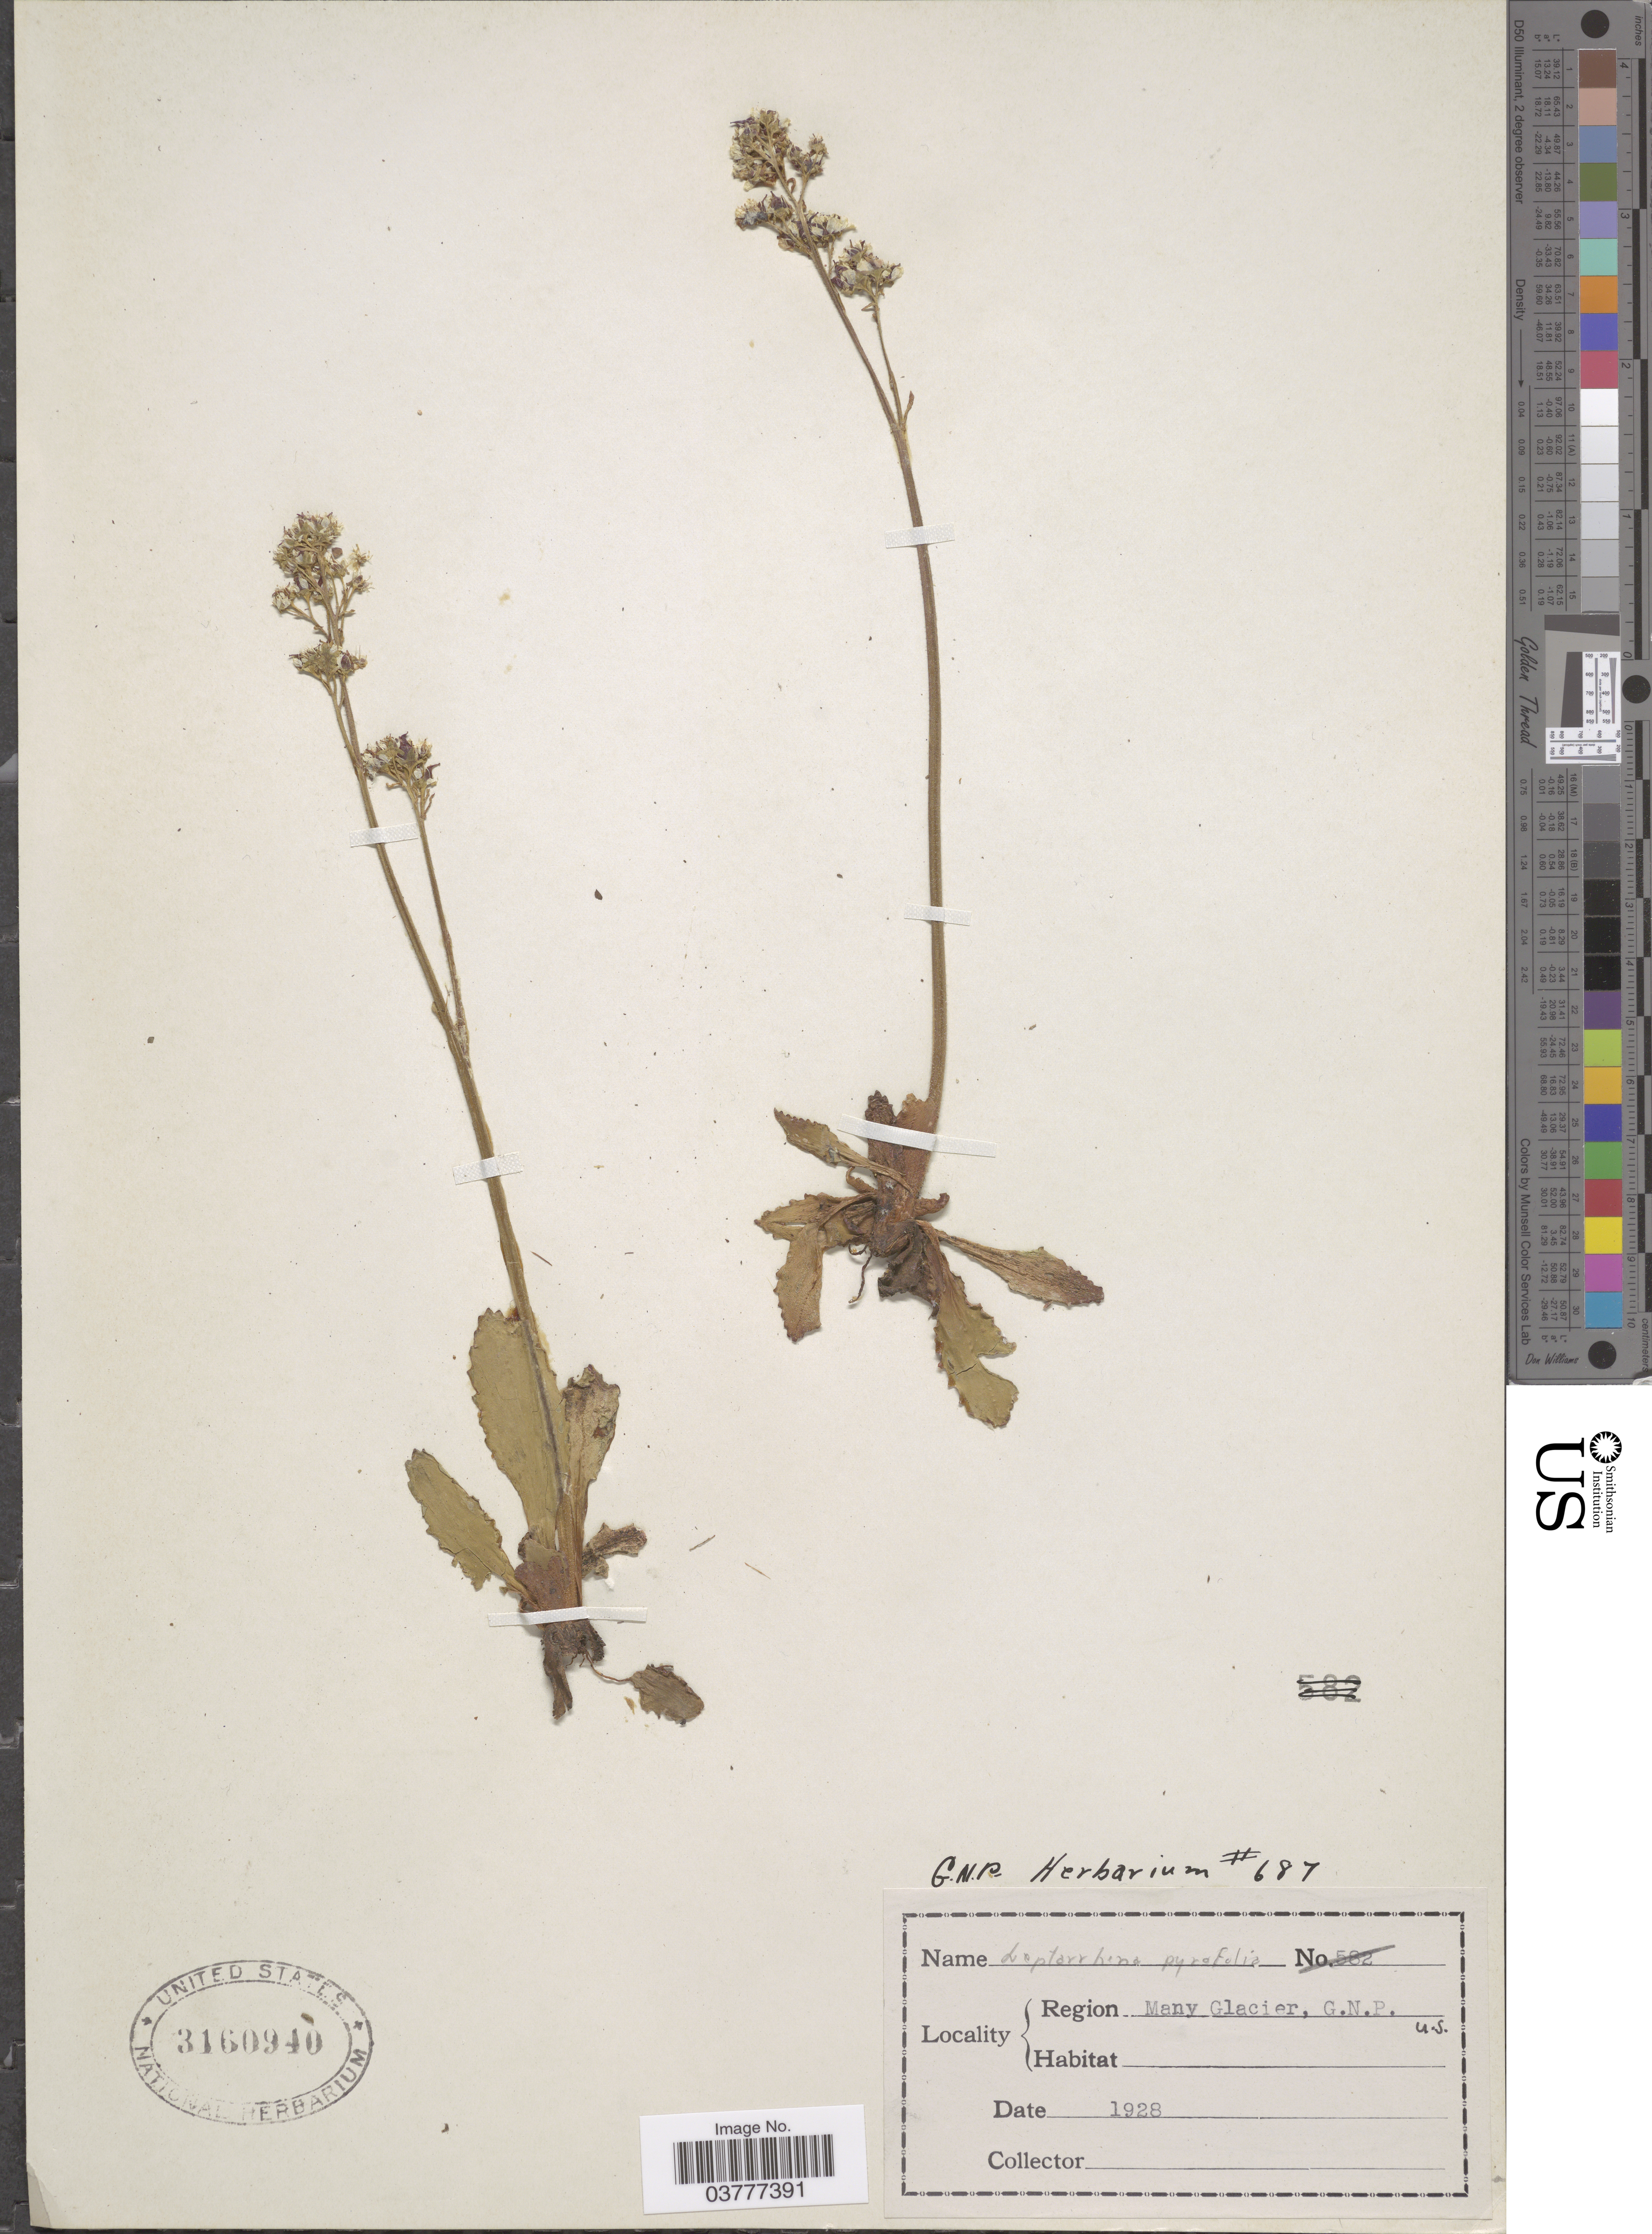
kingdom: Plantae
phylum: Tracheophyta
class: Magnoliopsida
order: Saxifragales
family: Saxifragaceae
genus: Leptarrhena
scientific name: Leptarrhena pyrolifolia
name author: (D. Don) Ser.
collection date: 1928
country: United States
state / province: Montana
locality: Region Many Glacier, G.N.P.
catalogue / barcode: US 3160940